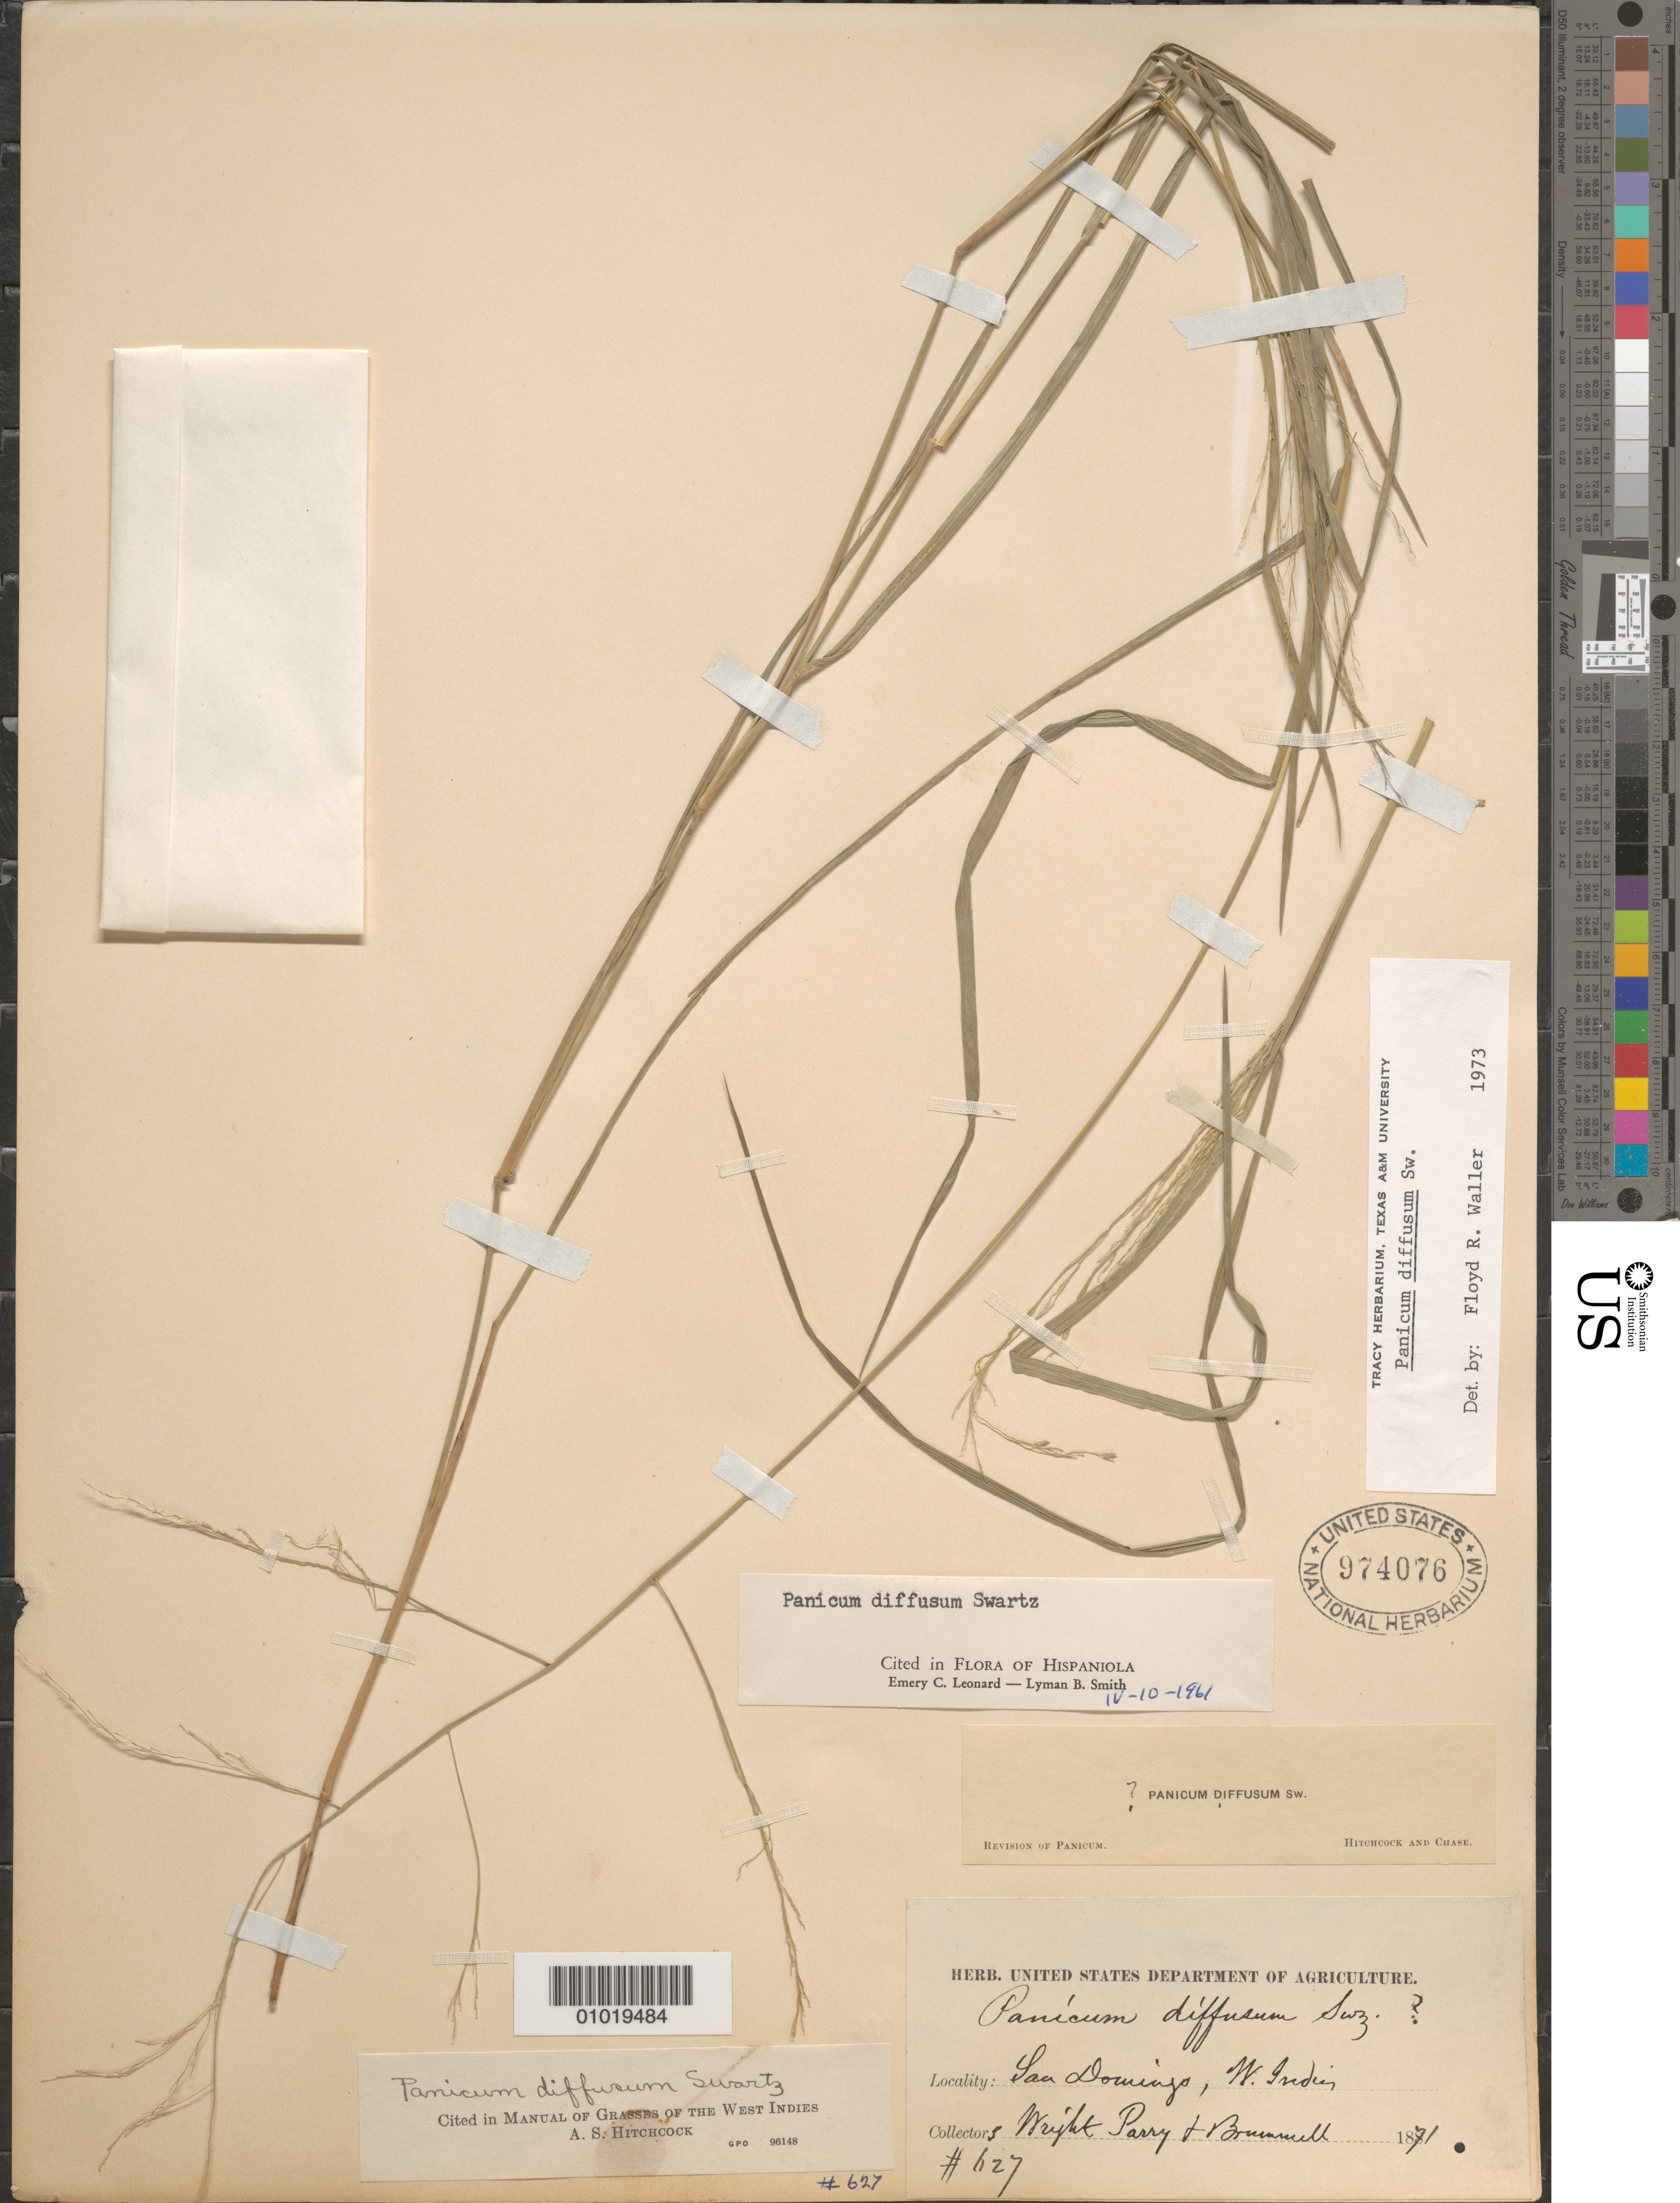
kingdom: Plantae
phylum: Tracheophyta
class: Liliopsida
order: Poales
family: Poaceae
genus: Panicum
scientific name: Panicum diffusum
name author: Sw.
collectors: Wright, --, C. C. Parry & H. Brummel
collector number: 627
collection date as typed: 1871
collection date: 1871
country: Dominican Republic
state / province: Distrito Nacional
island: Hispaniola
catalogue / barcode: US 974076